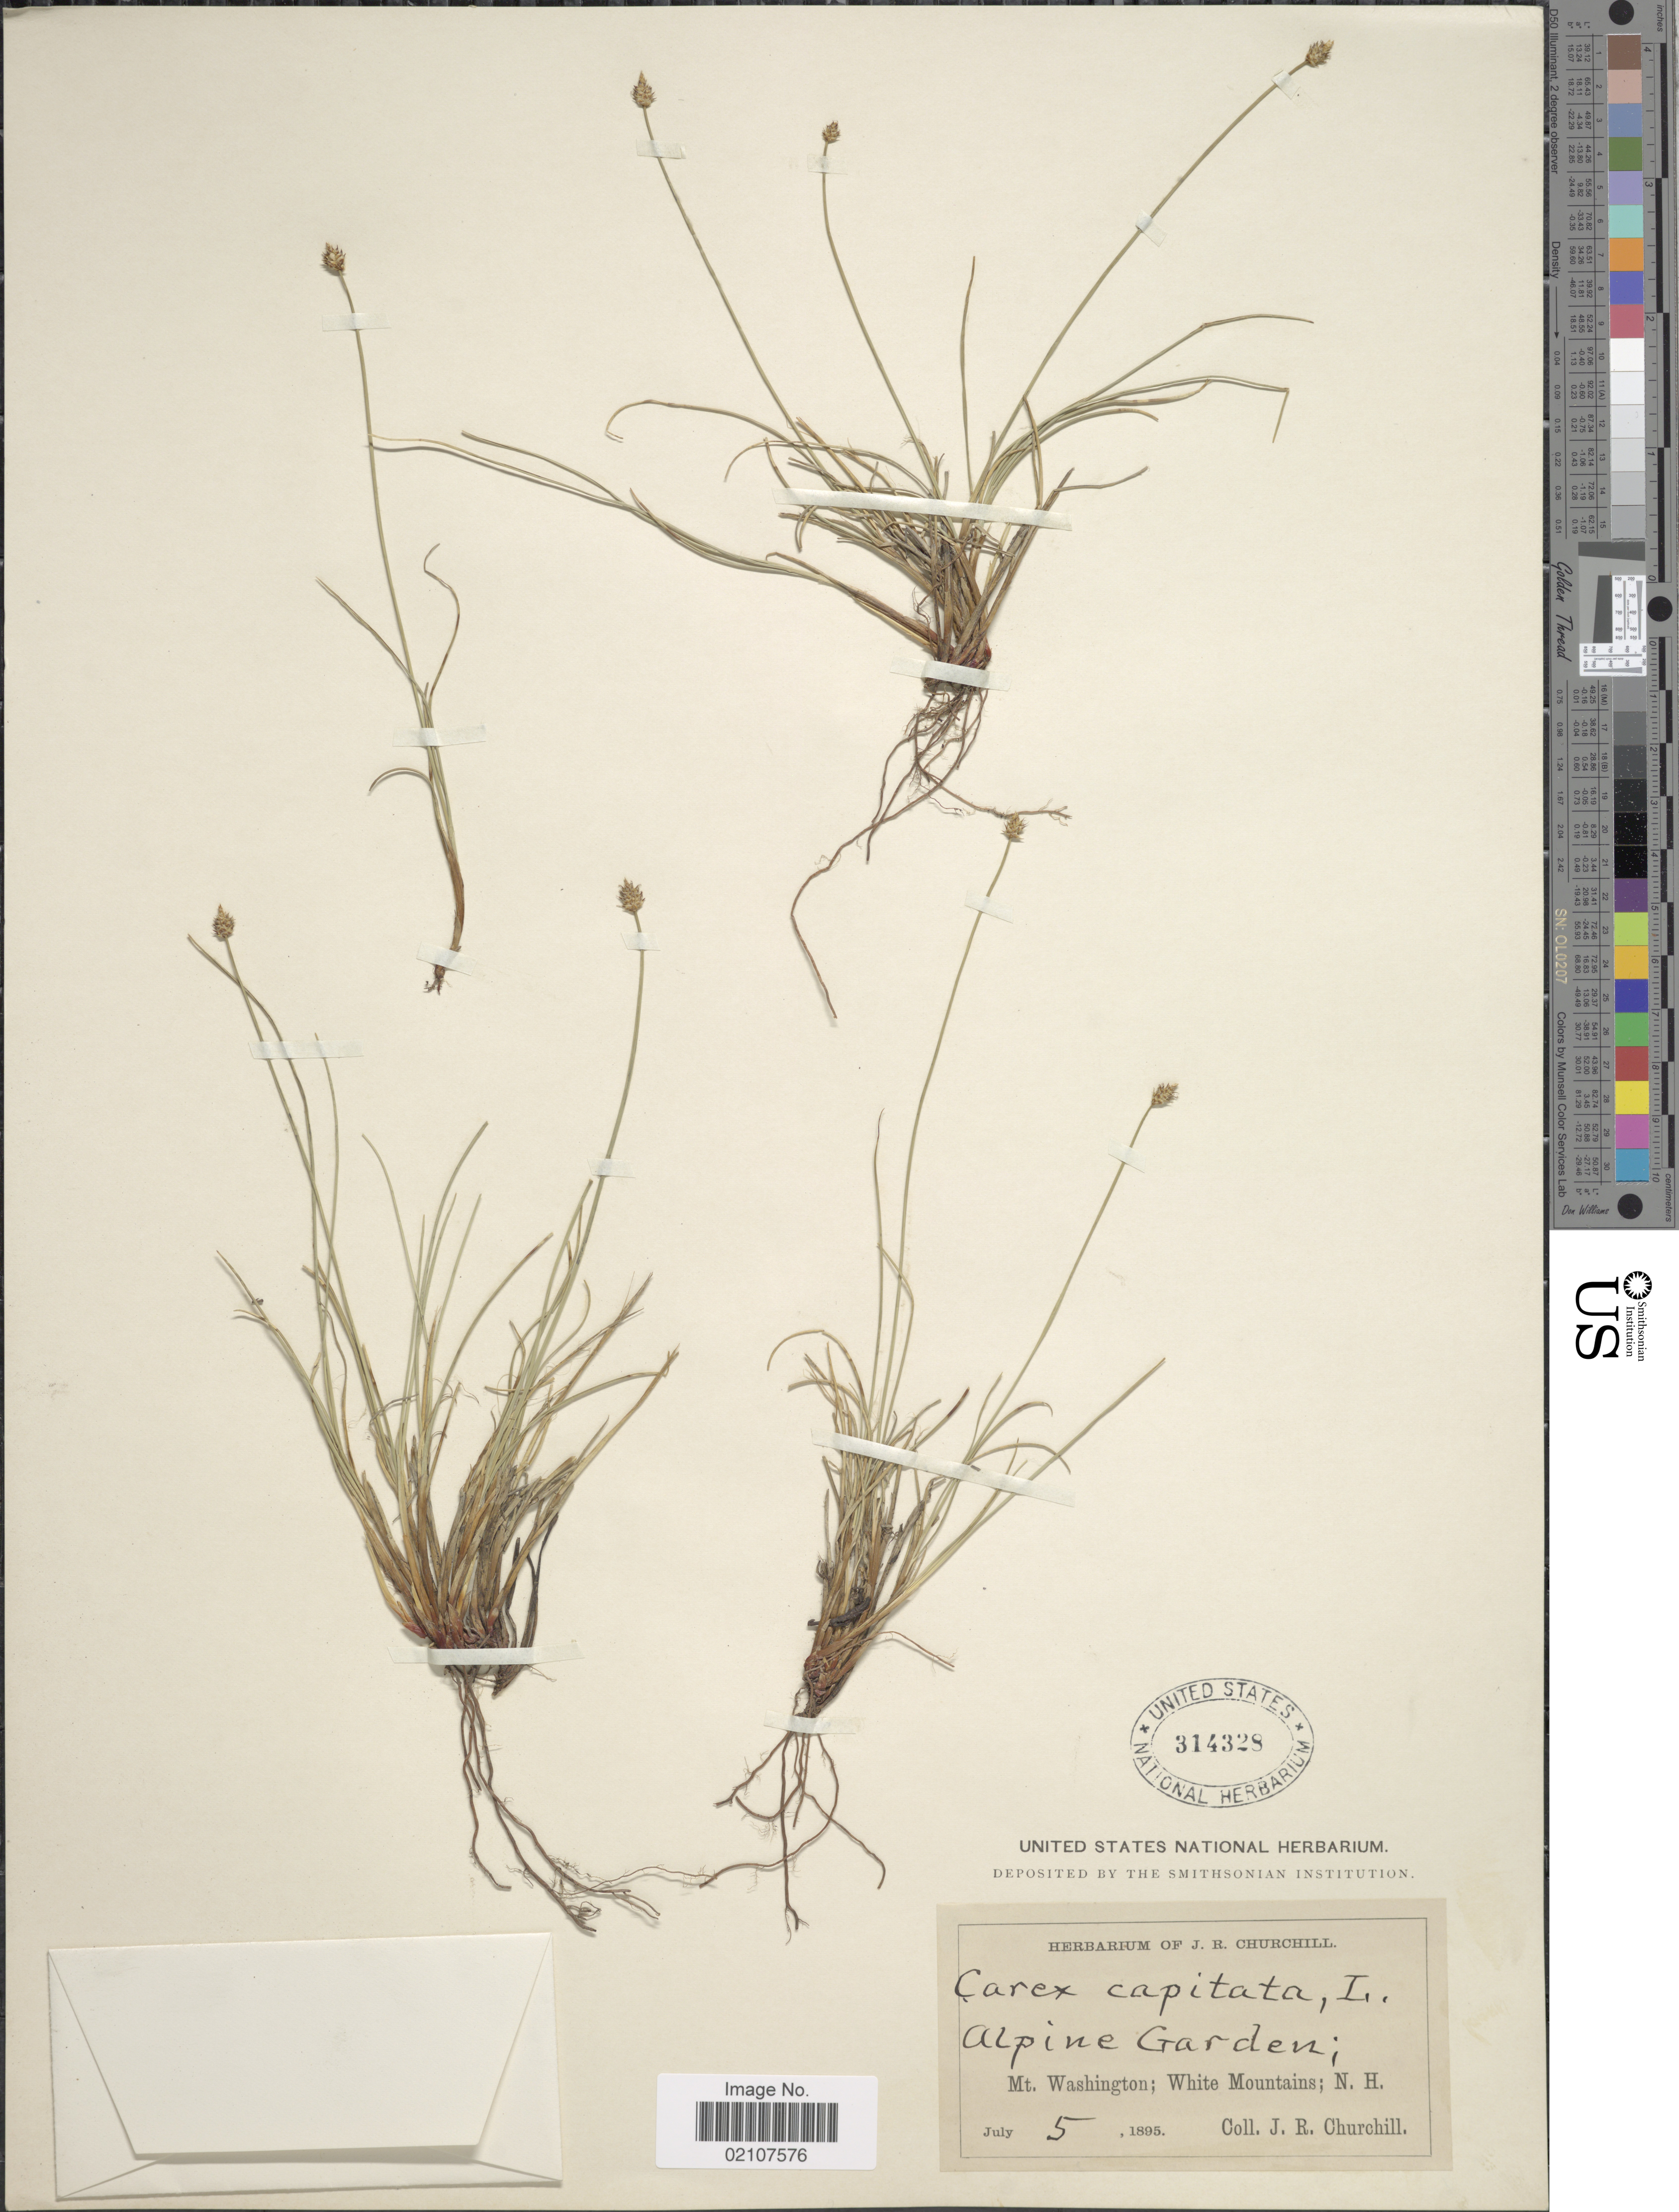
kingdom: Plantae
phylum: Tracheophyta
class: Liliopsida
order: Poales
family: Cyperaceae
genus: Carex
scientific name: Carex capitata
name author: L.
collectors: J. Churchill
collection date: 1895-07-05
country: United States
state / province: New Hampshire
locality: Alpine Garden, Mt Washington; White Mountains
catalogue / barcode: US 314328